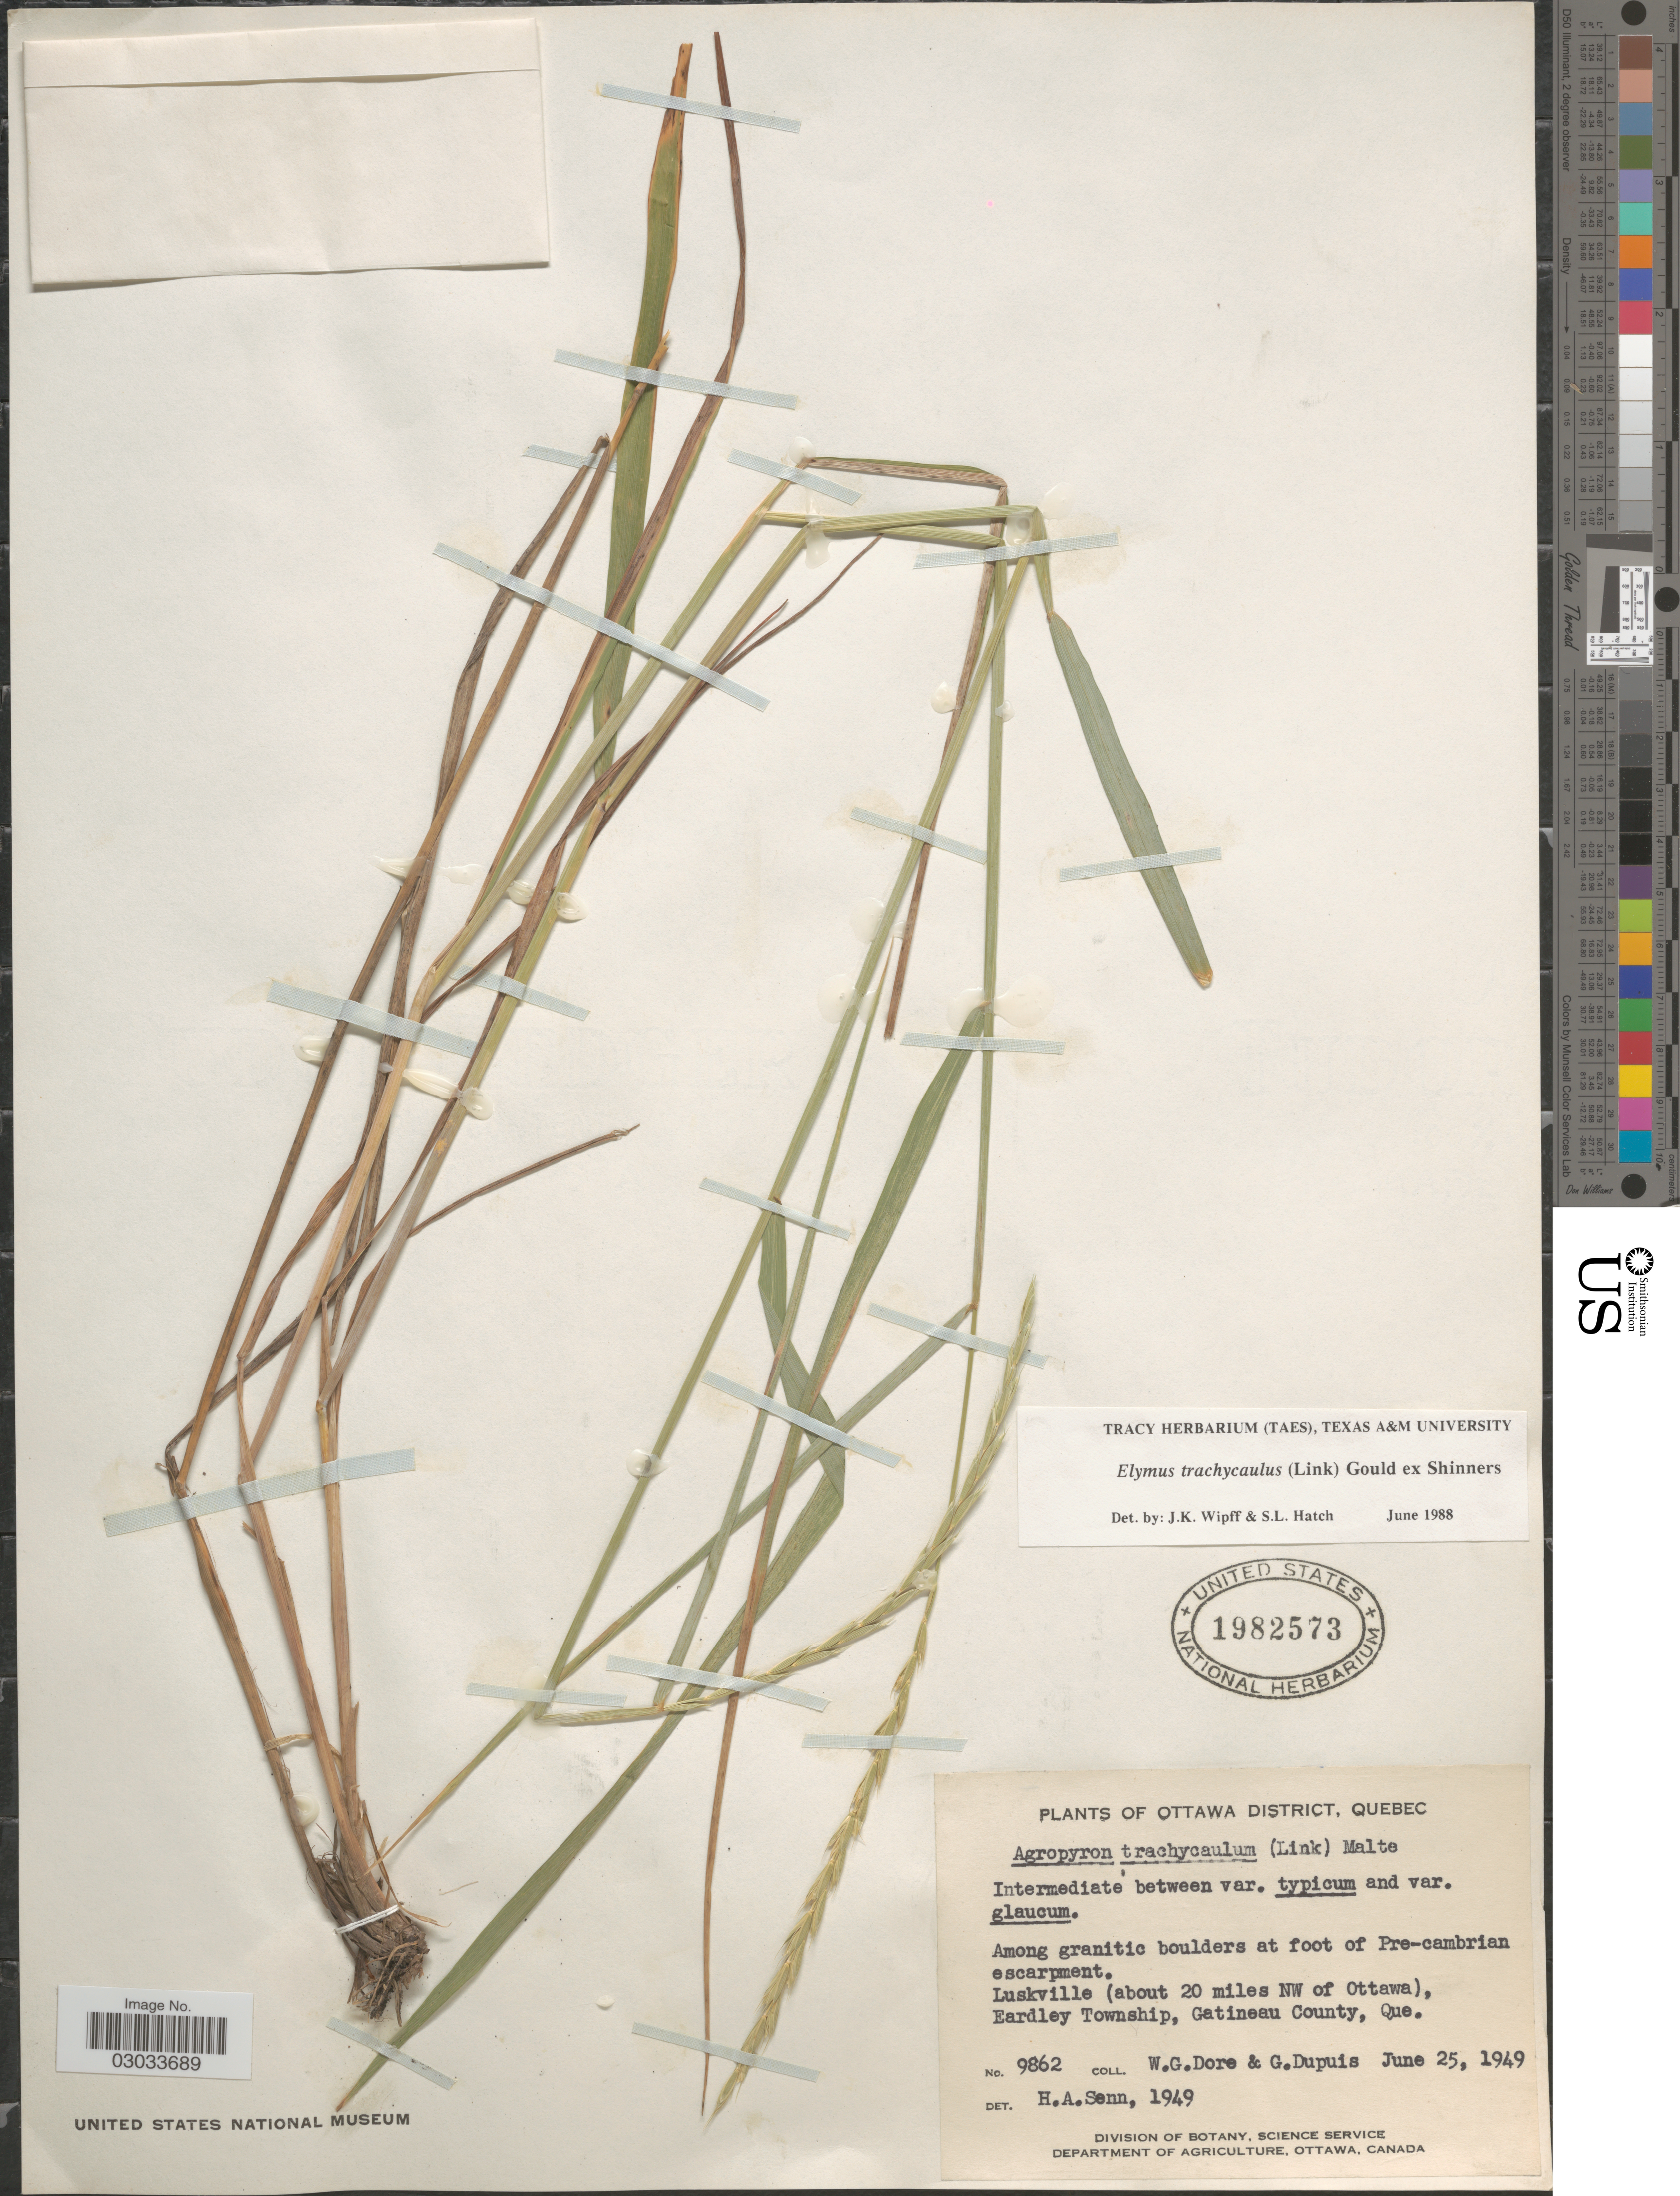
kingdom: Plantae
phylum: Tracheophyta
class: Liliopsida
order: Poales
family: Poaceae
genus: Elymus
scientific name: Elymus trachycaulus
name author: (Link) Gould ex Shinners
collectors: W. Dore & G. Dupuis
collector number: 9862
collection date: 1949-06-25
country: Canada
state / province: Quebec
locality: Ottawa District. Among granitic boulders at foot of Pre-cambrian escarpment. Luskville (about 20 miles NW of Ottawa), Eardley Township, Gatineau County.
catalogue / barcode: US 1982573